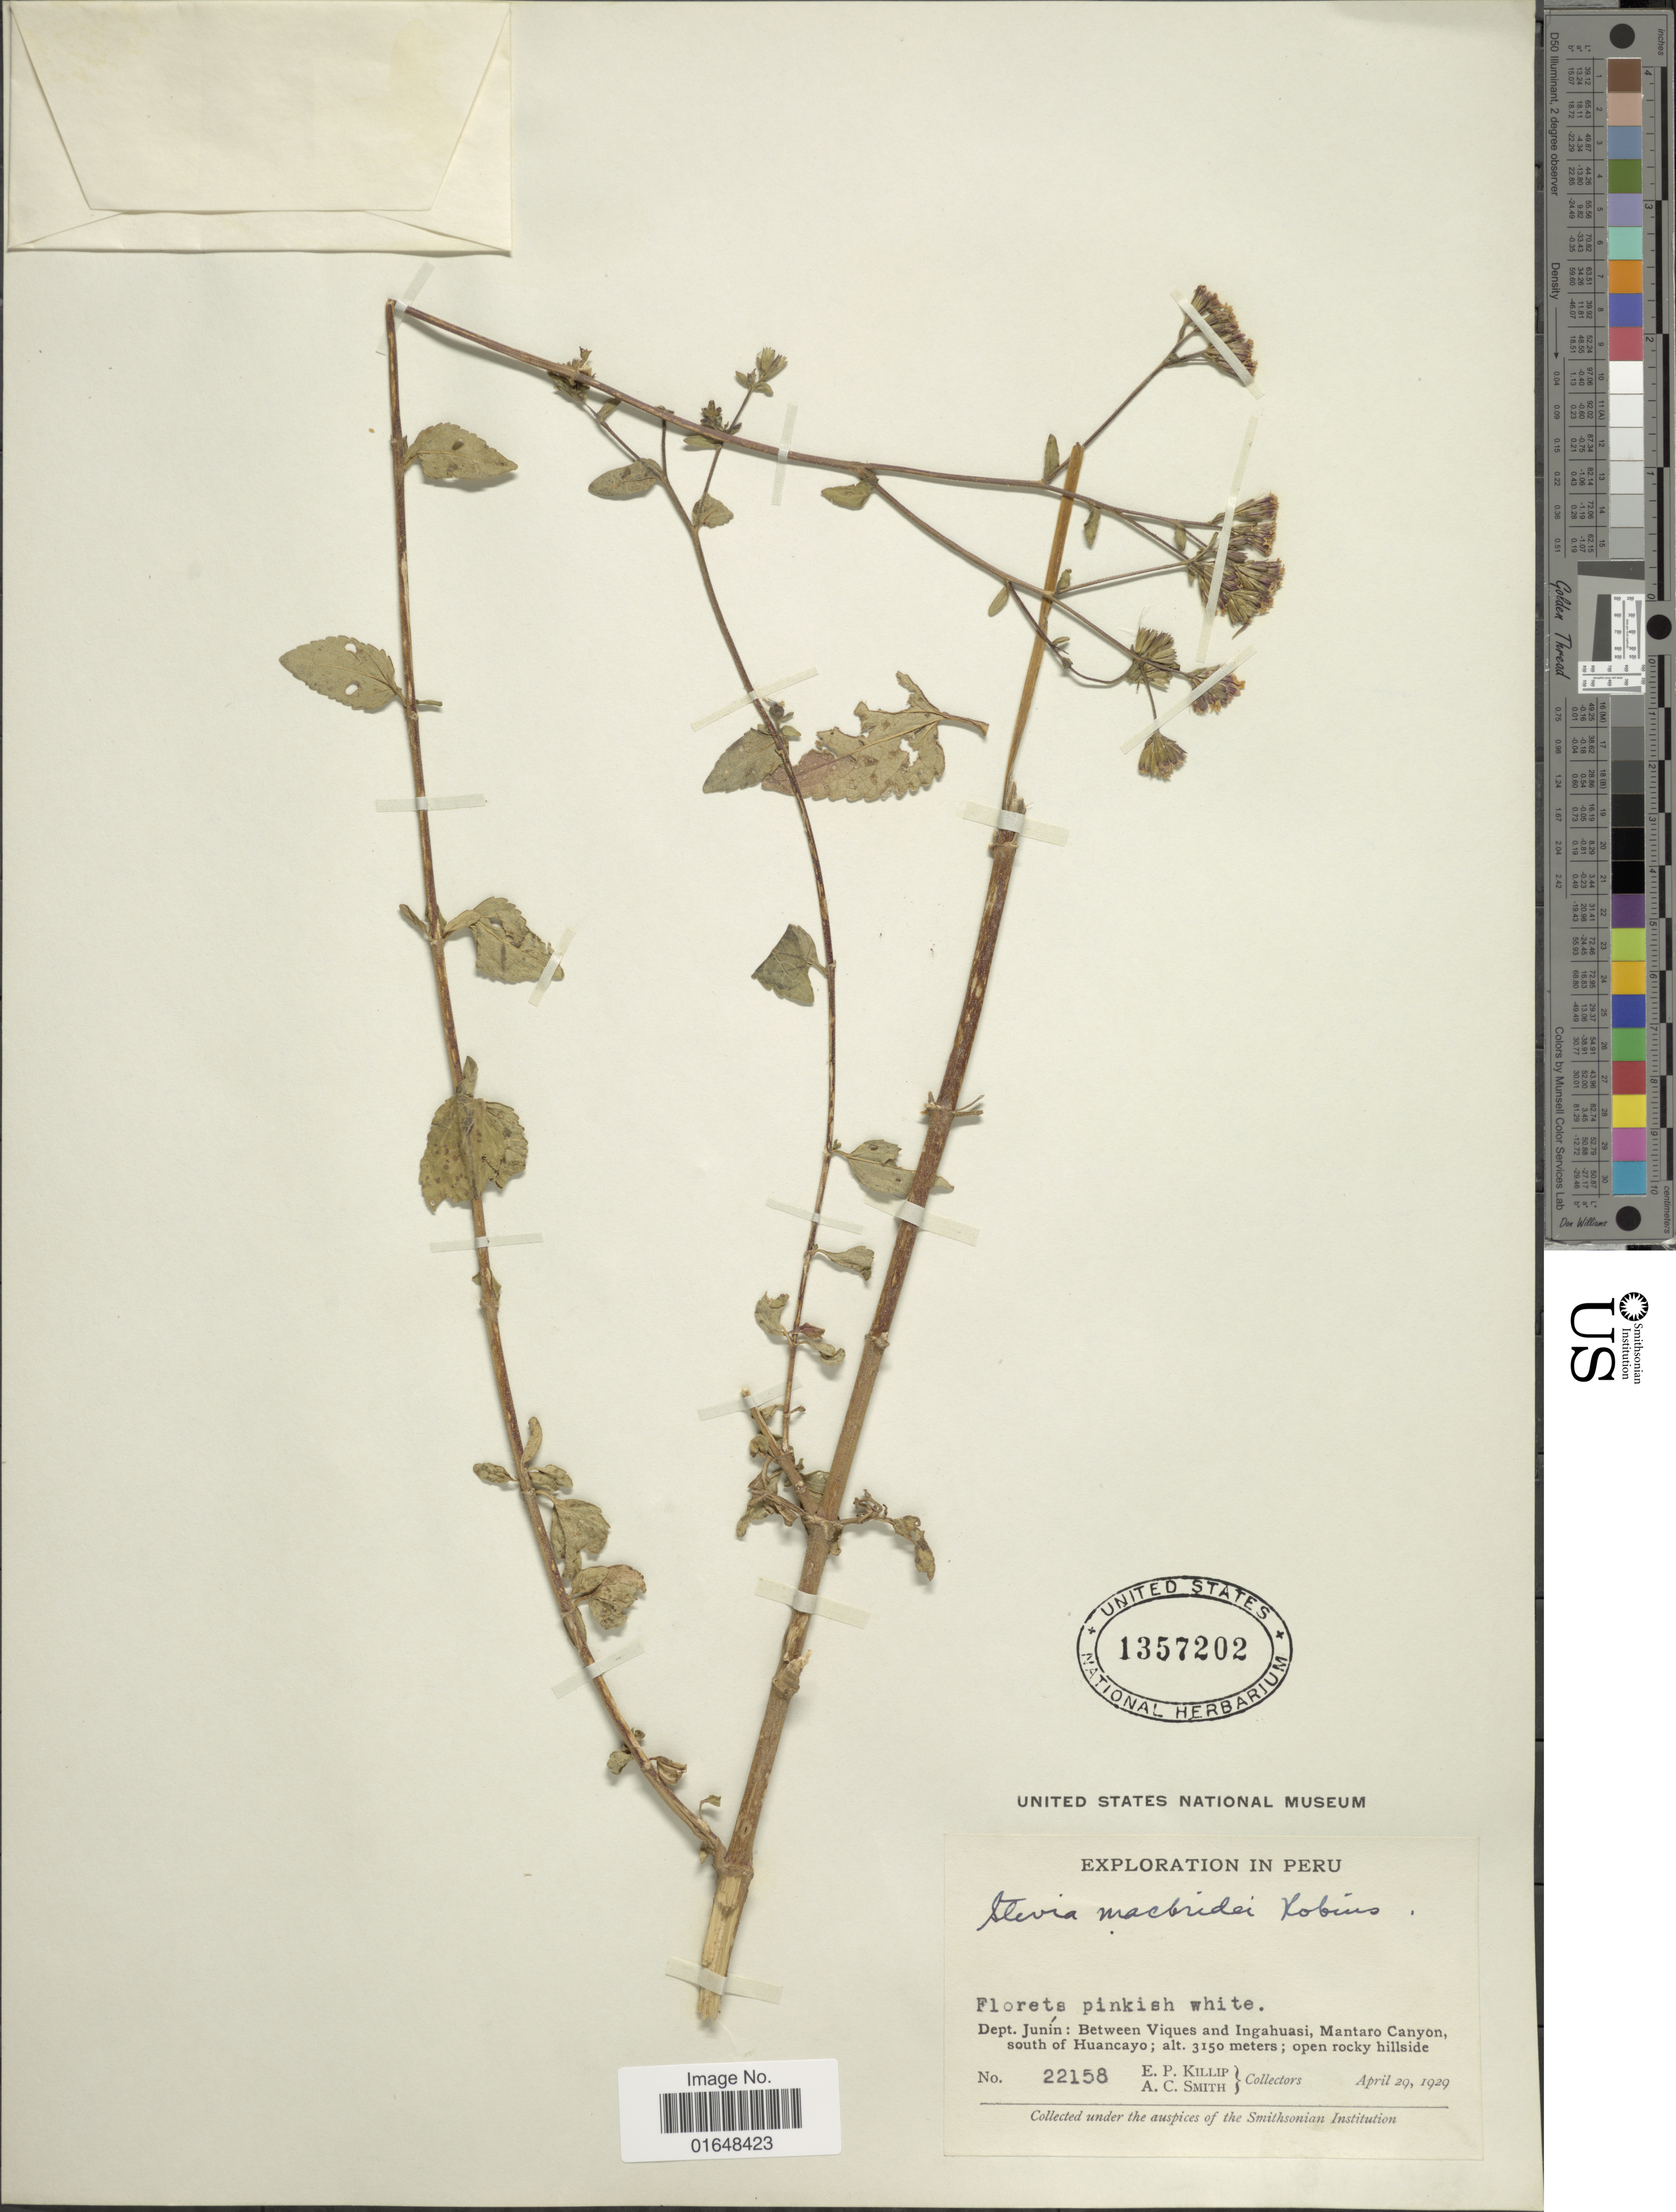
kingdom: Plantae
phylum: Tracheophyta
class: Magnoliopsida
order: Asterales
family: Asteraceae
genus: Stevia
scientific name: Stevia macbridei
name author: B.L. Rob.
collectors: E. P. Killip & A. C. Smith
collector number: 22158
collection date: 1929-04-29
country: Peru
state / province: Junín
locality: Dept. Junín: Between Viques and Ingahuasi, Mantaro Canyon, south of Huancayo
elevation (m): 3150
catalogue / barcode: US 1357202